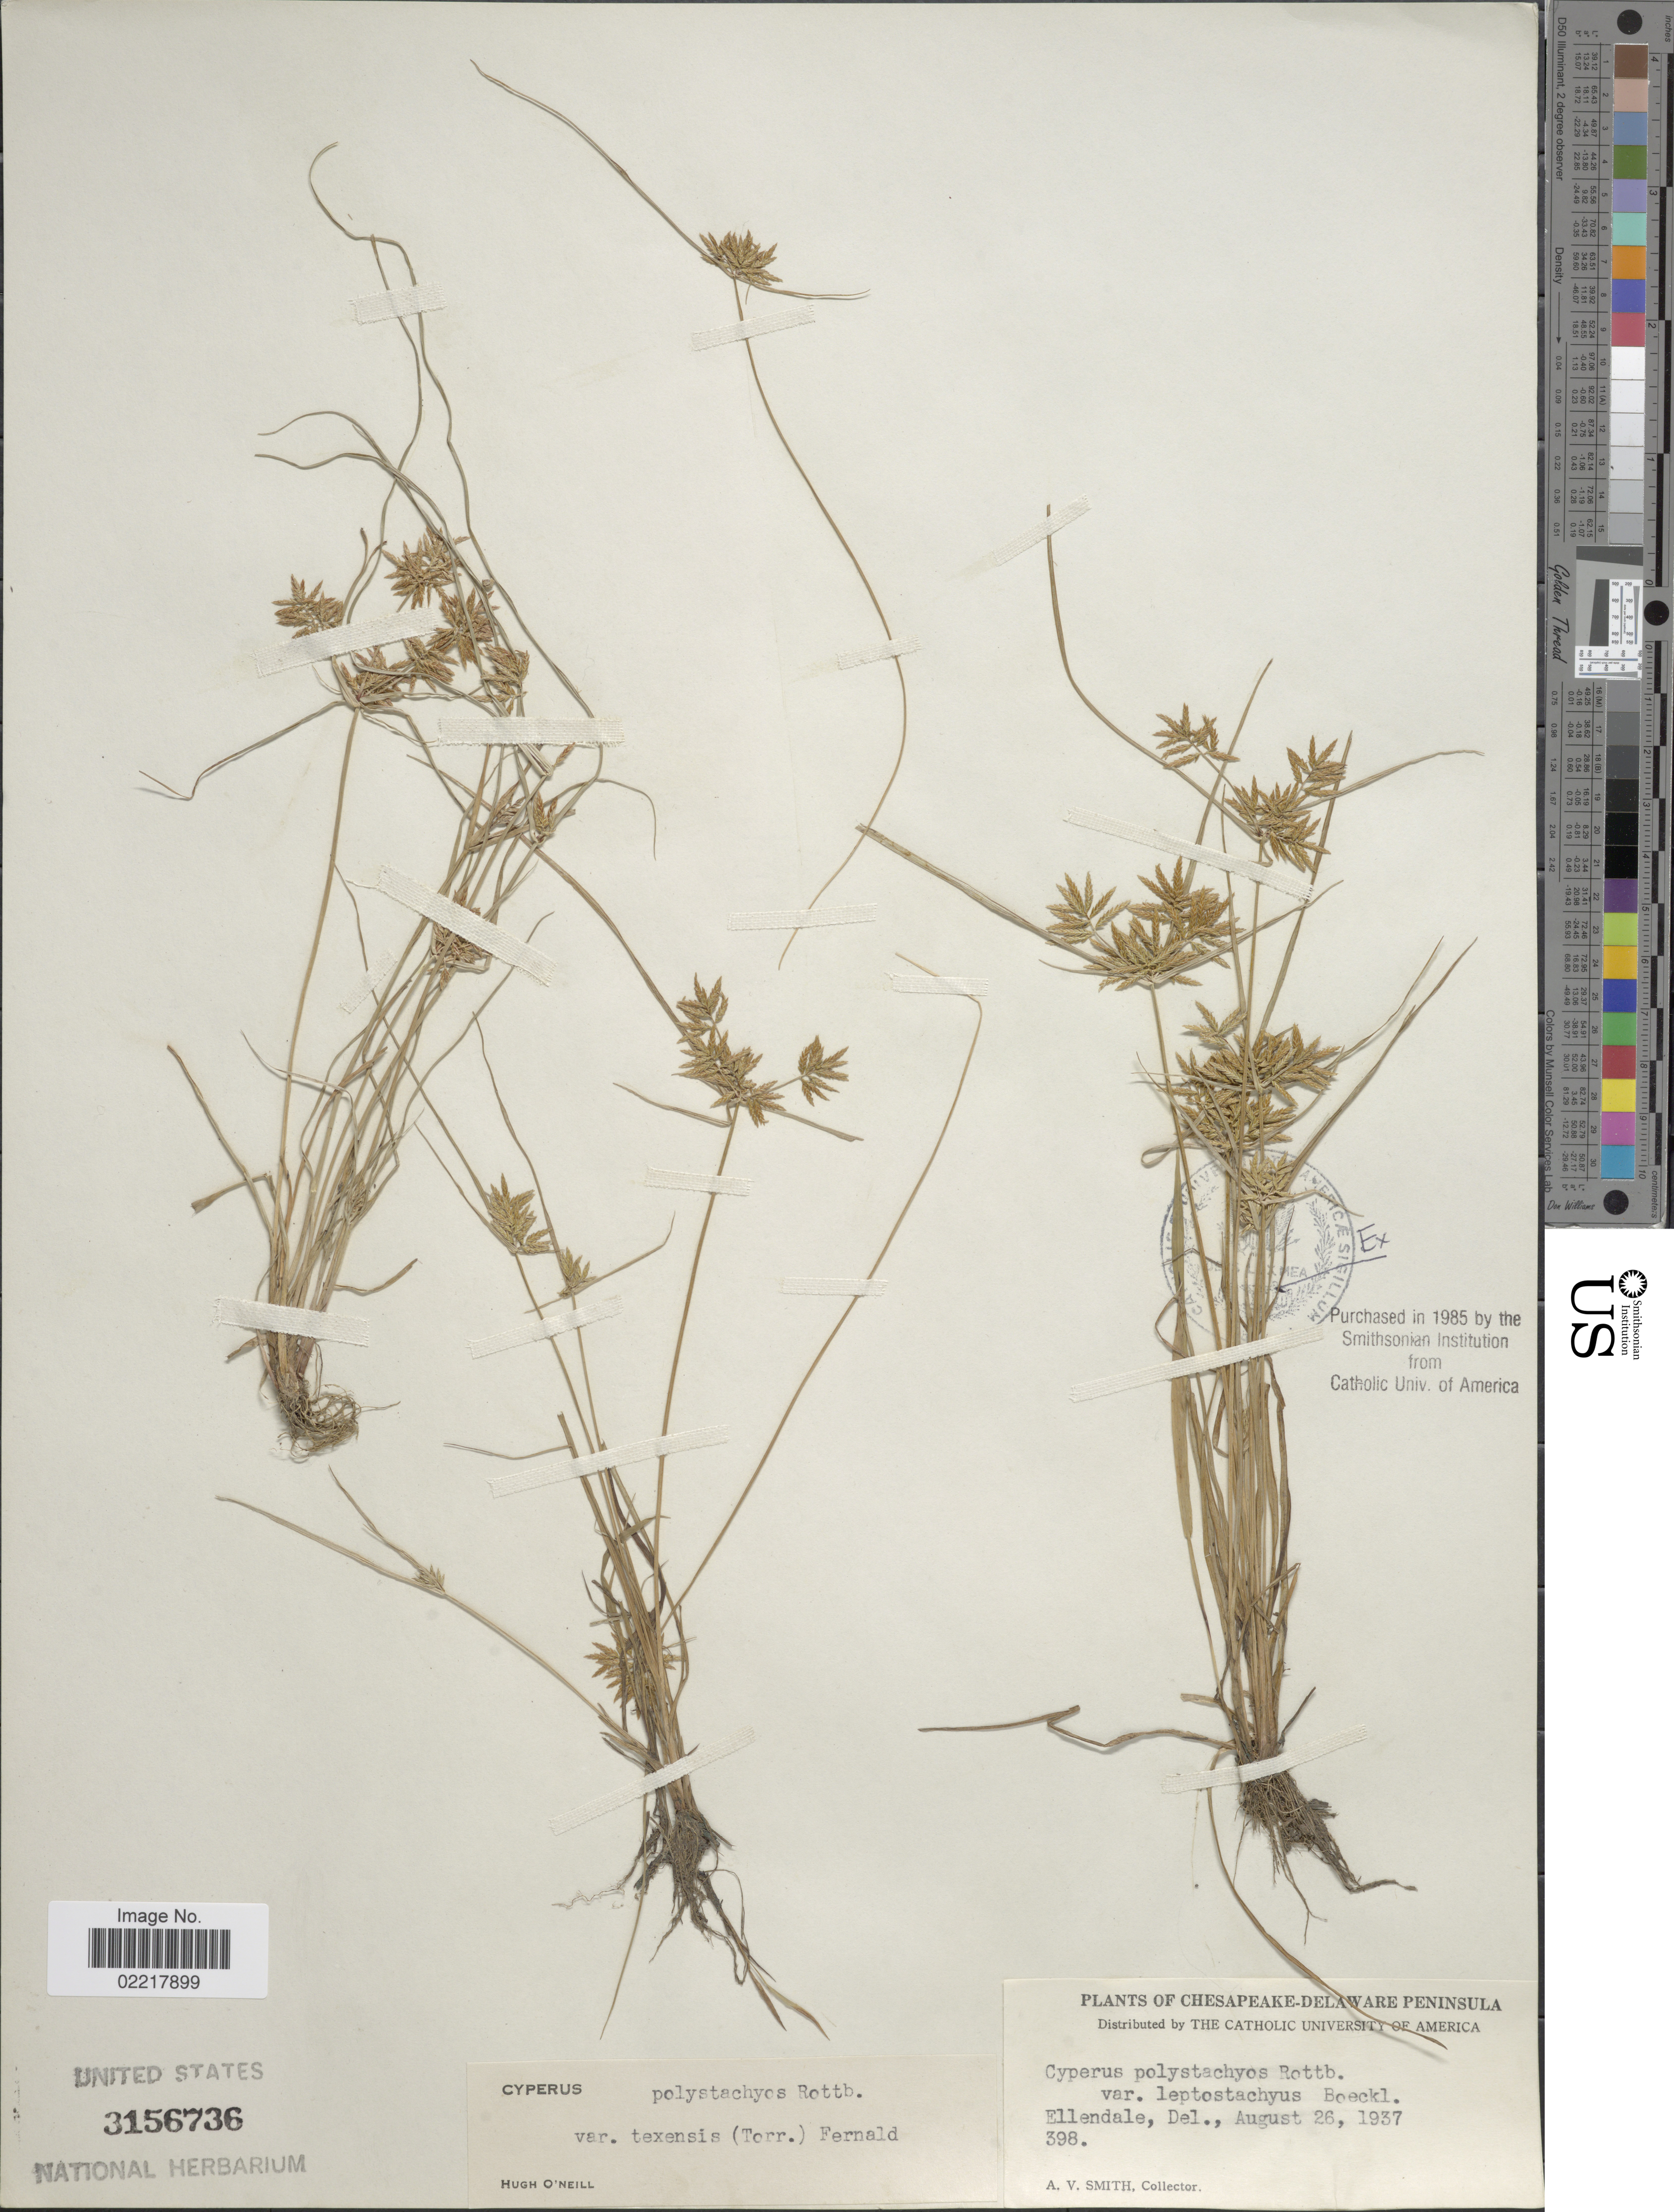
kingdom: Plantae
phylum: Tracheophyta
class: Liliopsida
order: Poales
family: Cyperaceae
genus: Cyperus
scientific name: Cyperus polystachyos var. texensis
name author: (Torr.) Fernald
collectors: A. V. P. Smith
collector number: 398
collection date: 1937-08-26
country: United States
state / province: Delaware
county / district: Sussex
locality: Chesapeake-Delaware Peninsula, Ellendale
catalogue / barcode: US 3156736